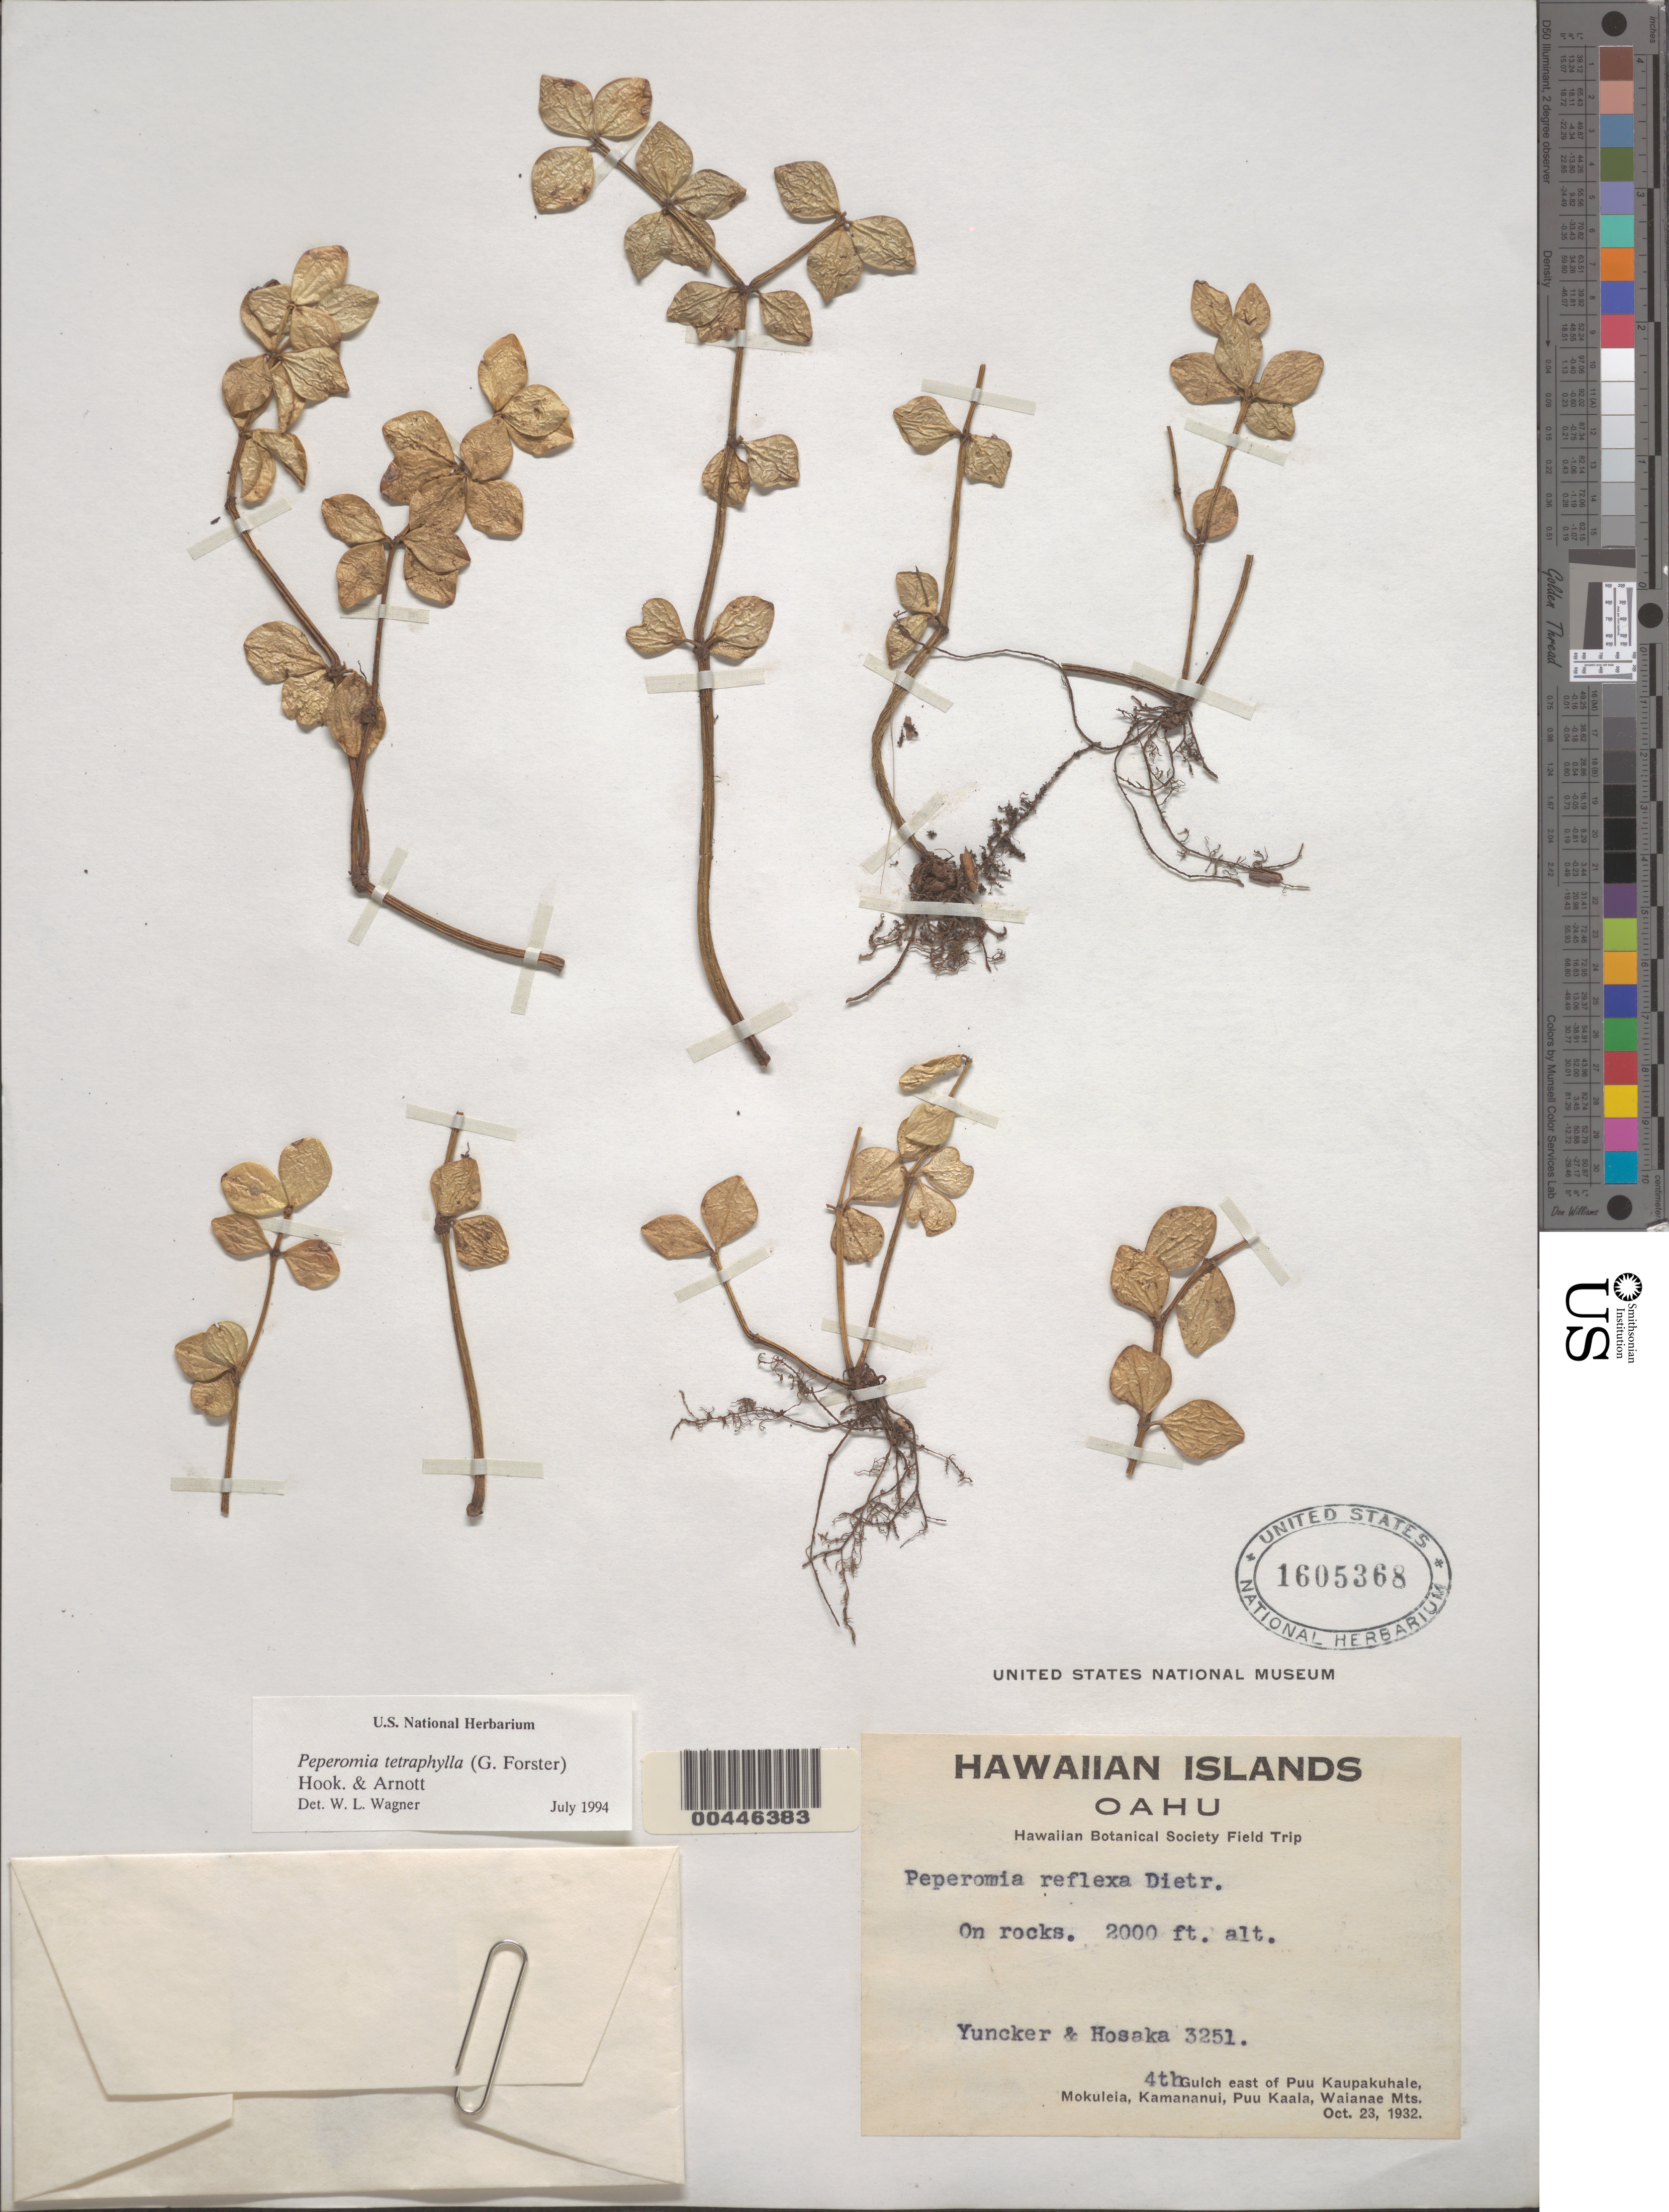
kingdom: Plantae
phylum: Tracheophyta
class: Magnoliopsida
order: Piperales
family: Piperaceae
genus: Peperomia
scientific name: Peperomia trichopus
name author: Trel. in J.F. Macbr.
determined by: Wagner, W. L., (BOT), Smithsonian Institution - National Museum of Natural History (UNITED STATES)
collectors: T. G. Yuncker & Hosaka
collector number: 3251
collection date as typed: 23 Oct 1932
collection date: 1932-10-23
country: United States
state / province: Hawaii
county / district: Honolulu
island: Oahu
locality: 4th gulch E of Puu Kaupakuhale, Mokuleia, Kamananui, Puu Kaala, Waianae Mts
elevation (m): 610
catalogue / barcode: US 1605368